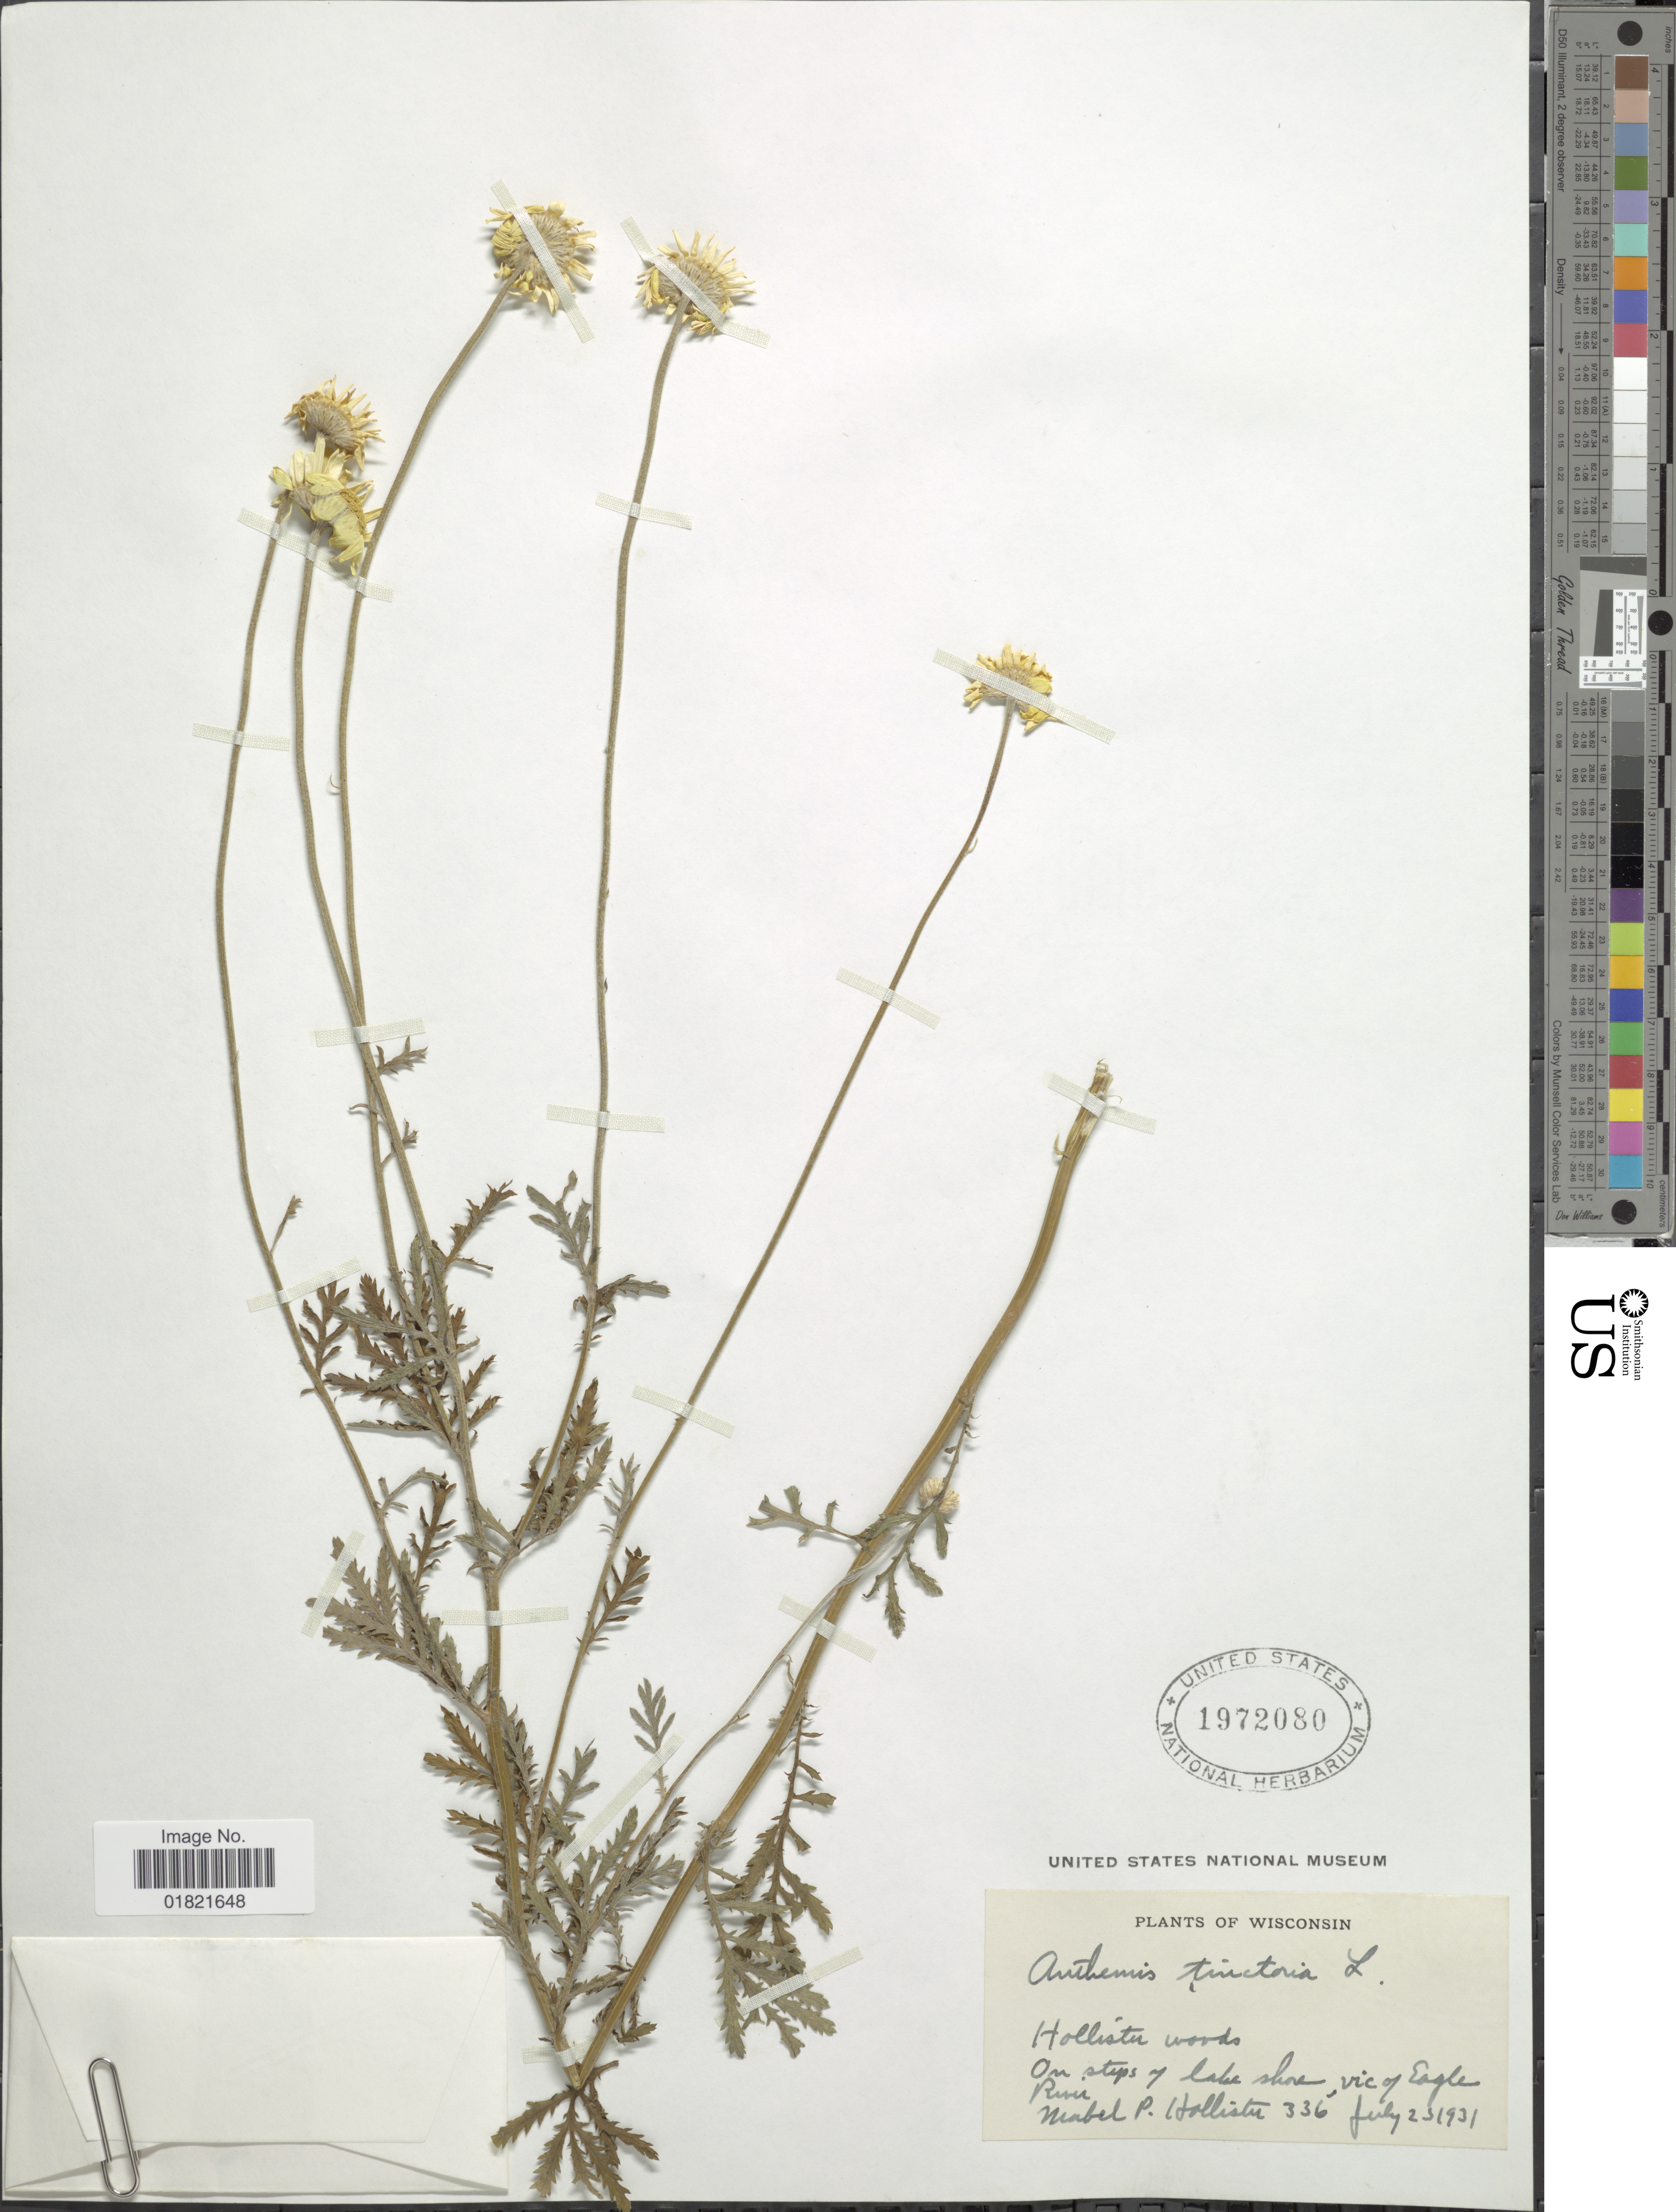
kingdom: Plantae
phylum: Tracheophyta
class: Magnoliopsida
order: Asterales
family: Asteraceae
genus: Anthemis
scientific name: Anthemis tinctoria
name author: L.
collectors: M. Hollister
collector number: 336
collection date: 1931-07-02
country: United States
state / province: Wisconsin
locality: Hollister Woods, On steps of lake shore vic of Eagle River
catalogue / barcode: US 1972080